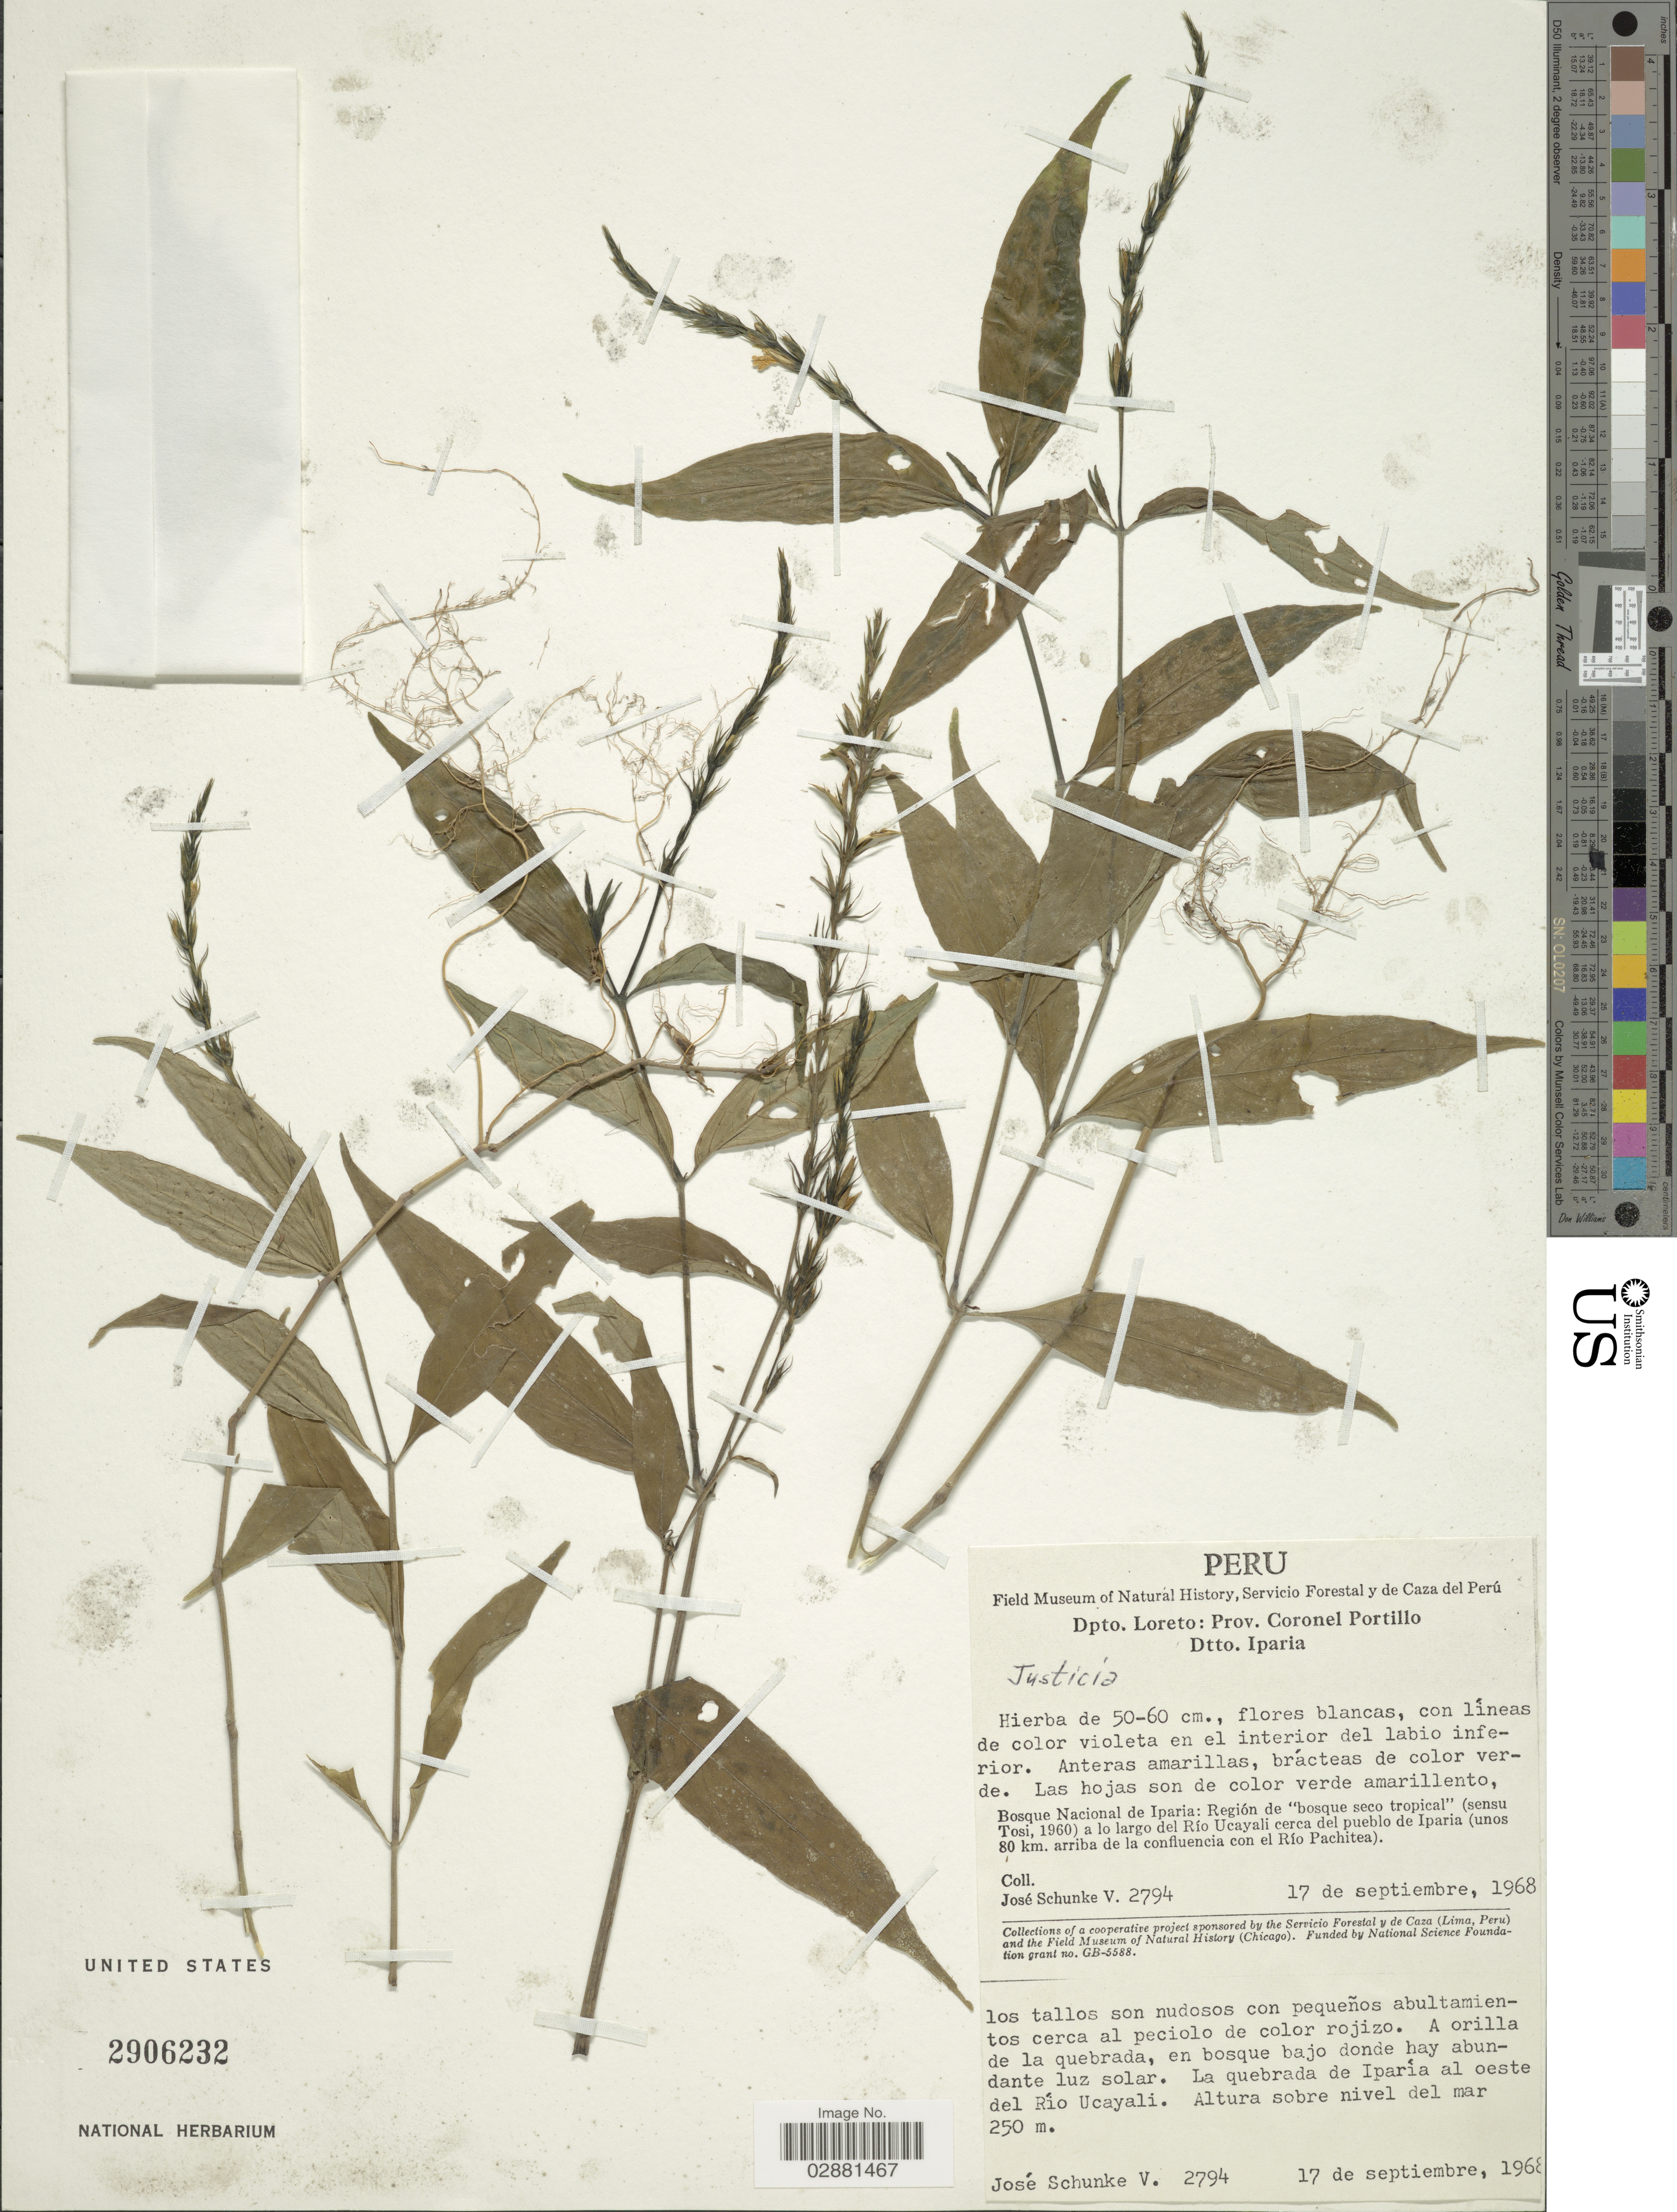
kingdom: Plantae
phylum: Tracheophyta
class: Magnoliopsida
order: Lamiales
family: Acanthaceae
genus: Justicia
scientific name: Justicia sp.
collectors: J. Schunke Vigo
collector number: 2794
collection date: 1968-09-17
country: Peru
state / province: Loreto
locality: Prov. Coronel Portillo, Dtto. Iparia, Bosque Nacional de Iparia: Región de "bosque seco tropical" (sensu Tosi, 1960) a lo largo del Río Ucayali cerca del pueblo de Iparia (unos 80 km. arriba de la confluencia con el Río Pachitea), La quebrada de Iparía al oeste del Río Ucayali.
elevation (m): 250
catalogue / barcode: US 2906232